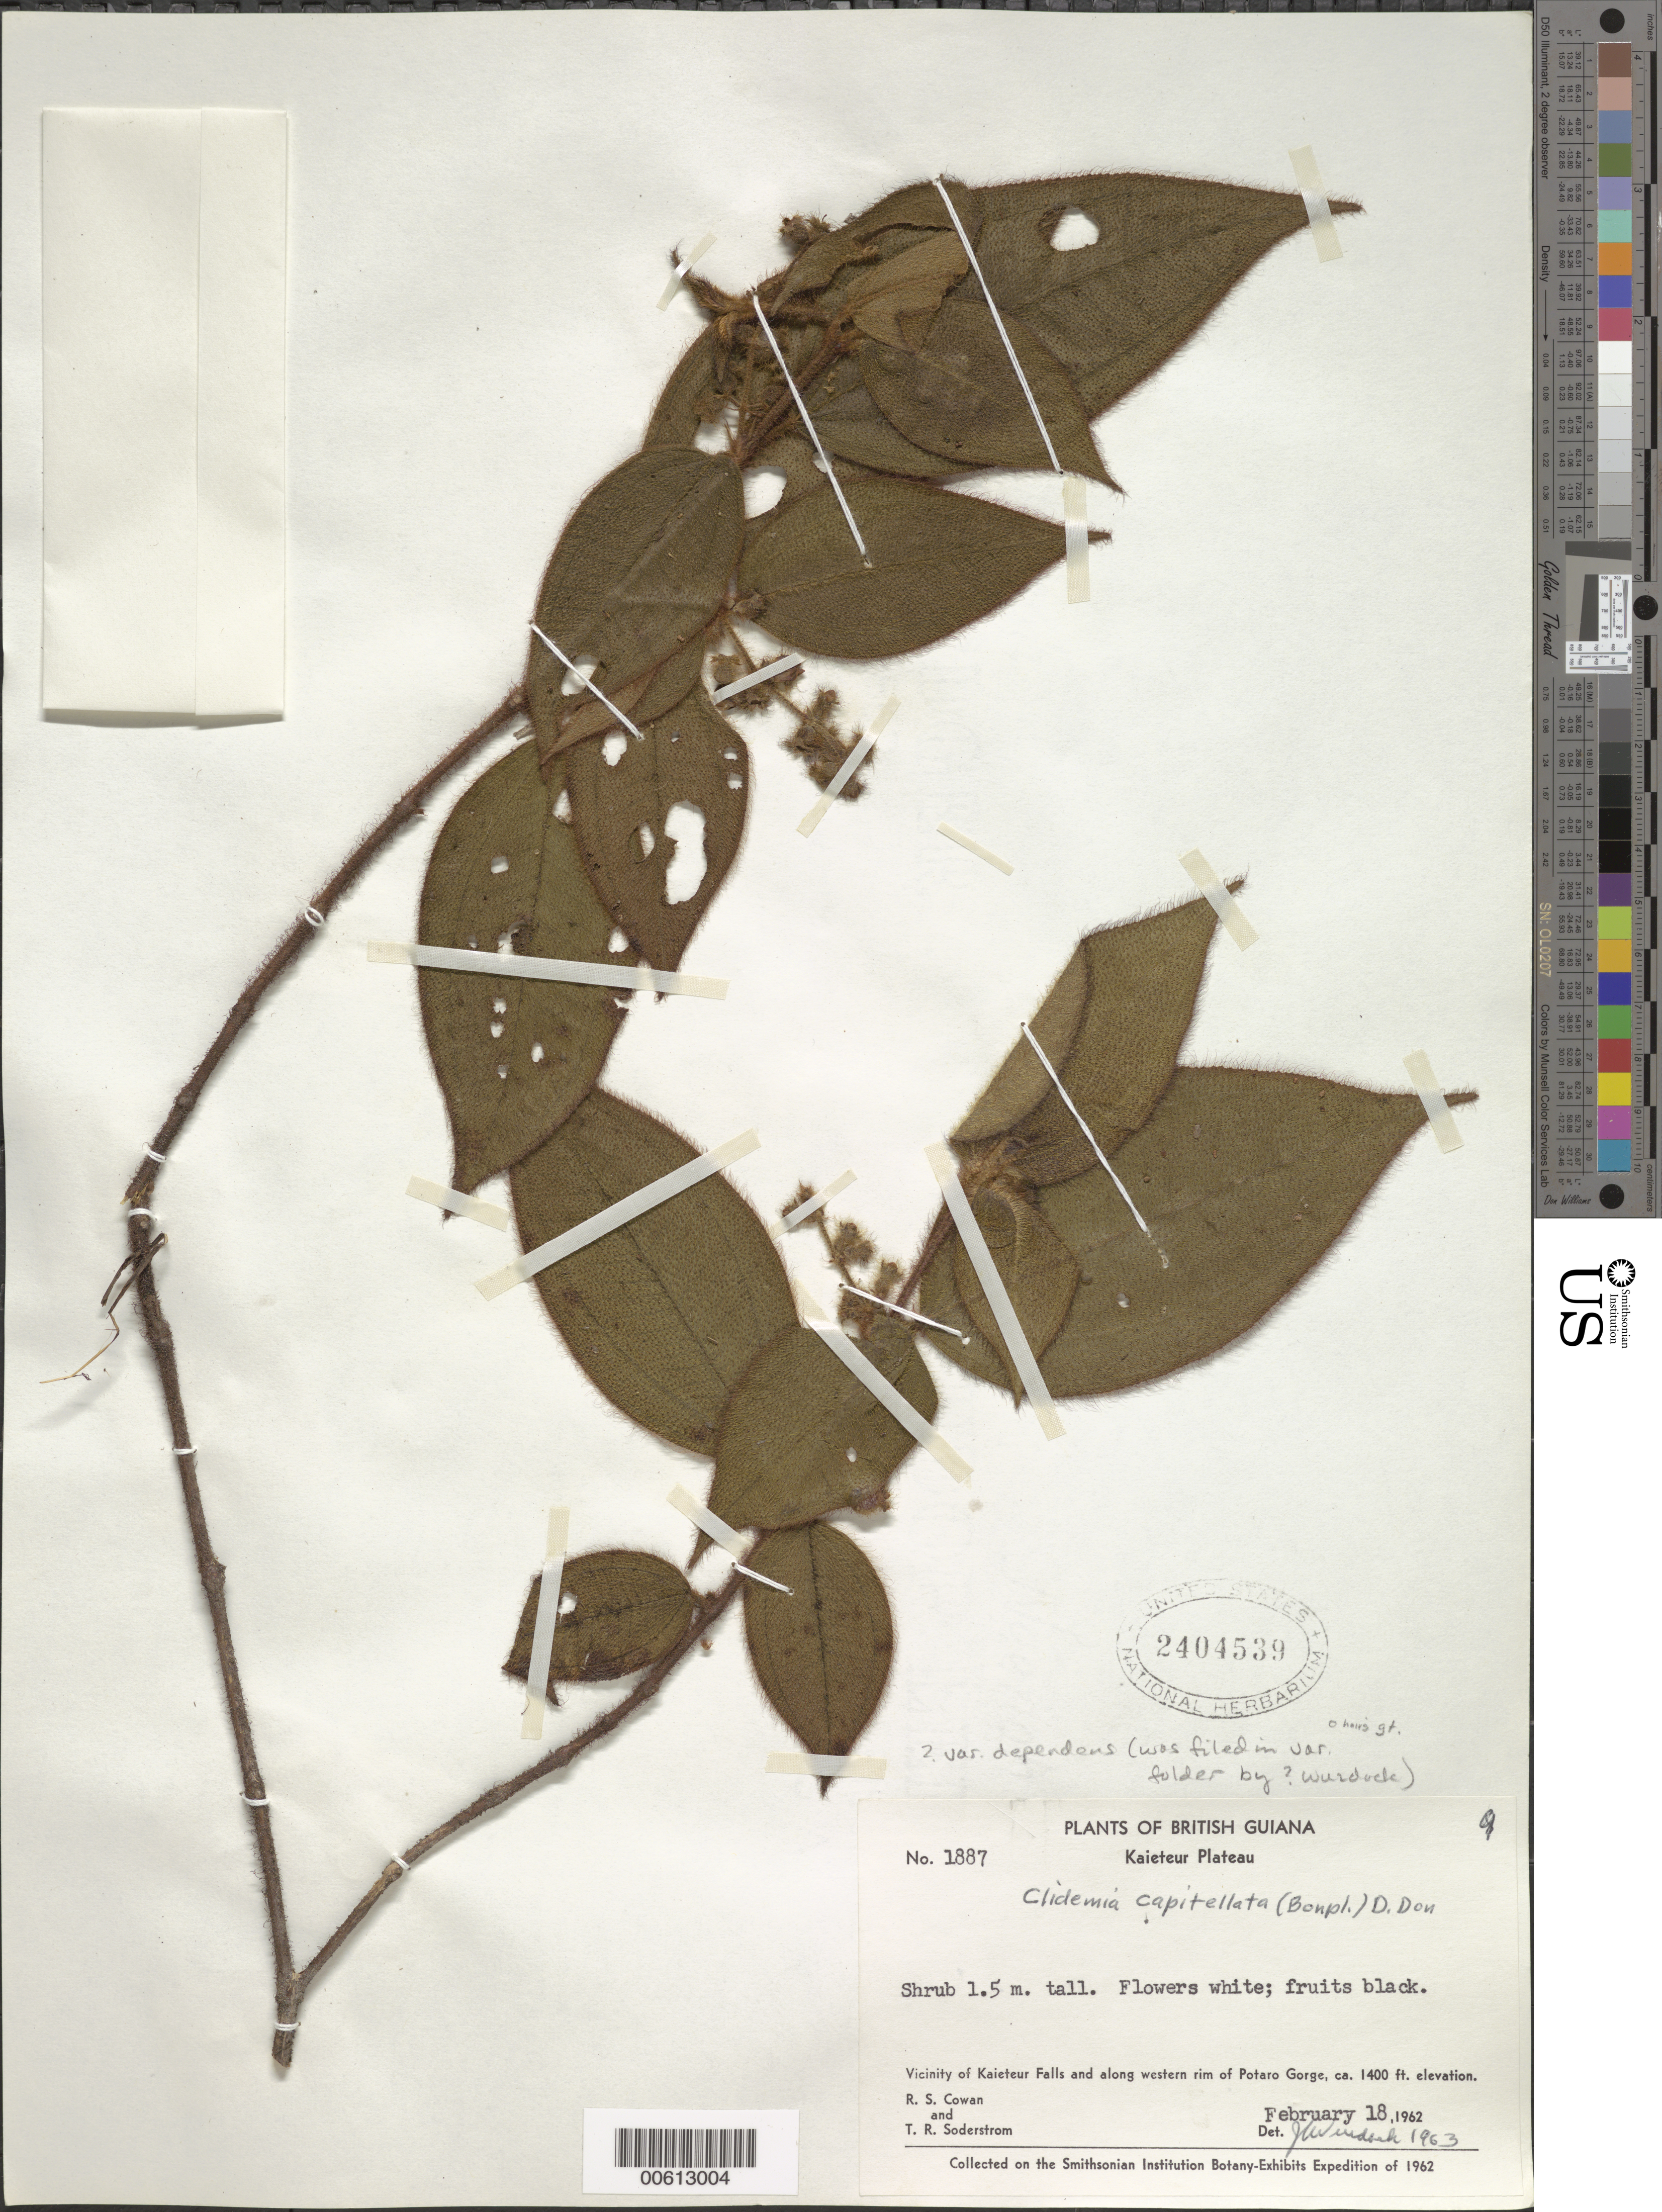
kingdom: Plantae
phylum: Tracheophyta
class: Magnoliopsida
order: Myrtales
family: Melastomataceae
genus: Clidemia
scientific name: Clidemia capitellata var. dependens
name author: (Pav. & D. Don) J.F. Macbr.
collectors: R. S. Cowan & T. R. Soderstrom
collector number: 1887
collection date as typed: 18-Feb-62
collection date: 1962-02-18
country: Guyana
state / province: Potaro-Siparuni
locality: Kaieteur Plateau, vicinity of Kaieteur Falls and western rim of Potaro Gorge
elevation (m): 427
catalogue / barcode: US 2404539